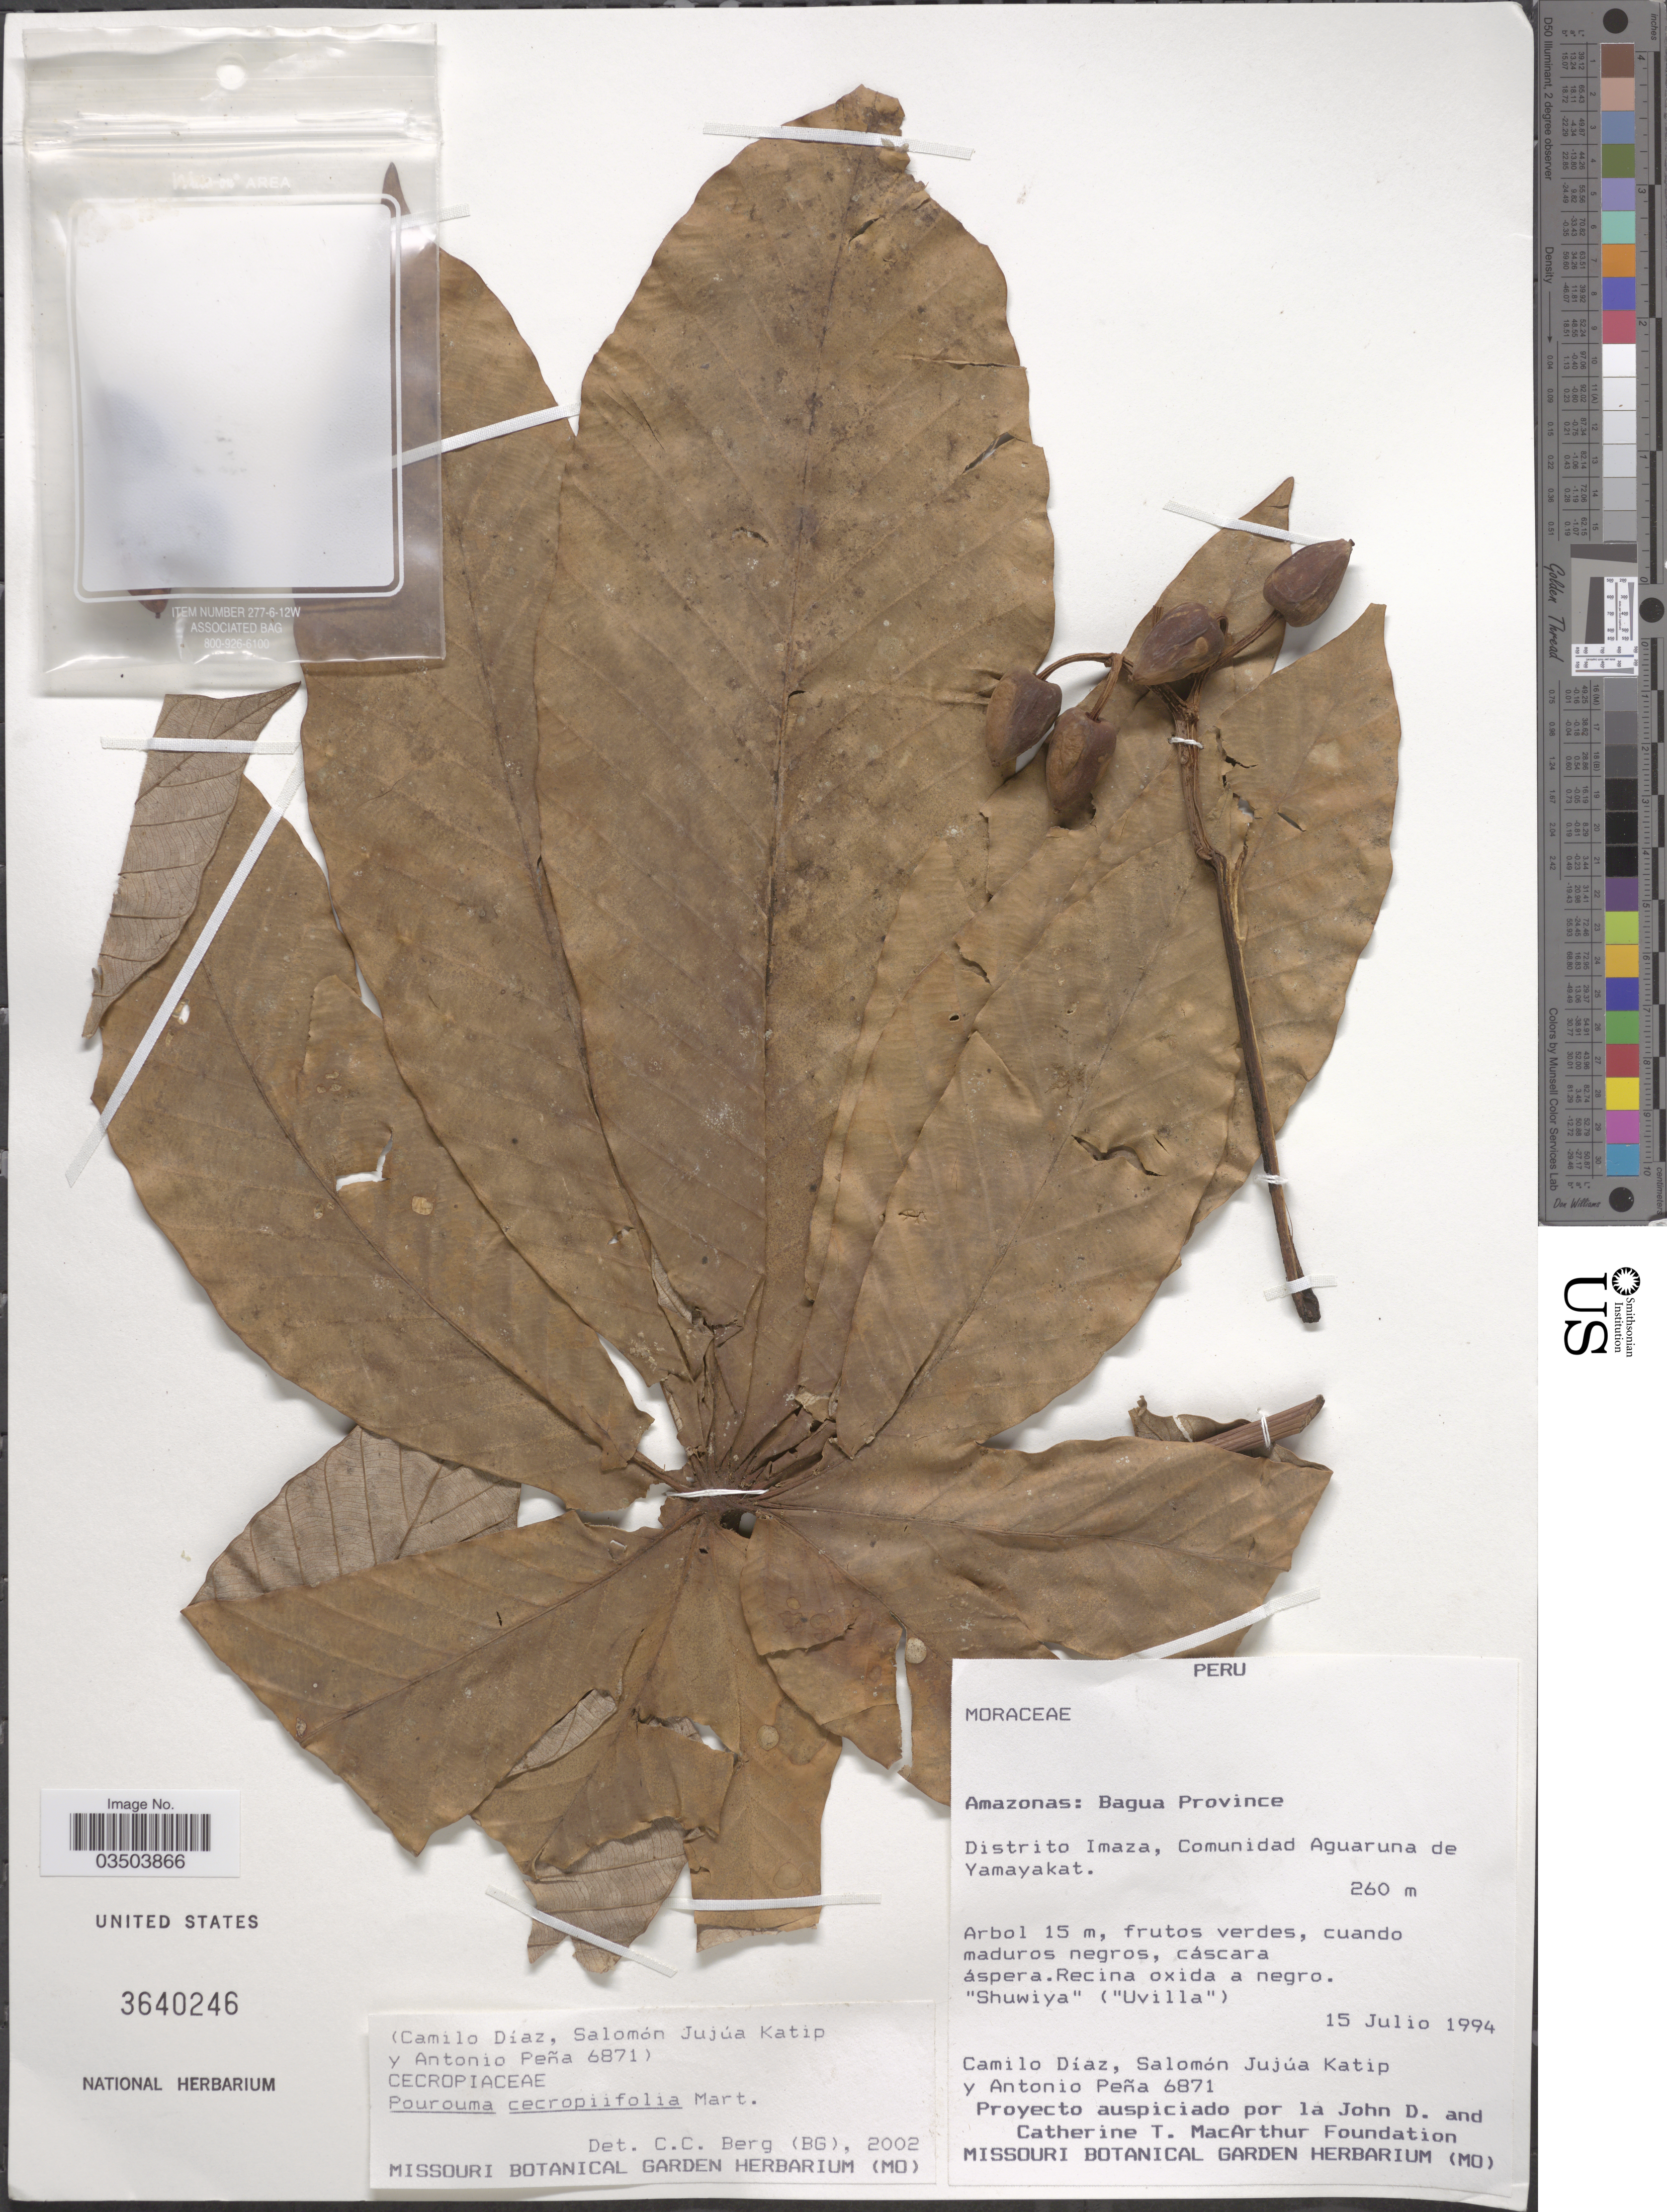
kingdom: Plantae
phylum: Tracheophyta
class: Magnoliopsida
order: Rosales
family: Urticaceae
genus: Pourouma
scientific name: Pourouma cecropiifolia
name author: Mart.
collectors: C. Díaz, S. Jujúa Katip & A. Peña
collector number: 6871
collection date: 1994-07-15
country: Peru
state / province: Amazonas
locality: Bagua Province. Distrito Imaza, Comunidad Aguaruna de Yamayakat.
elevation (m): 260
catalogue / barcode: US 3640246